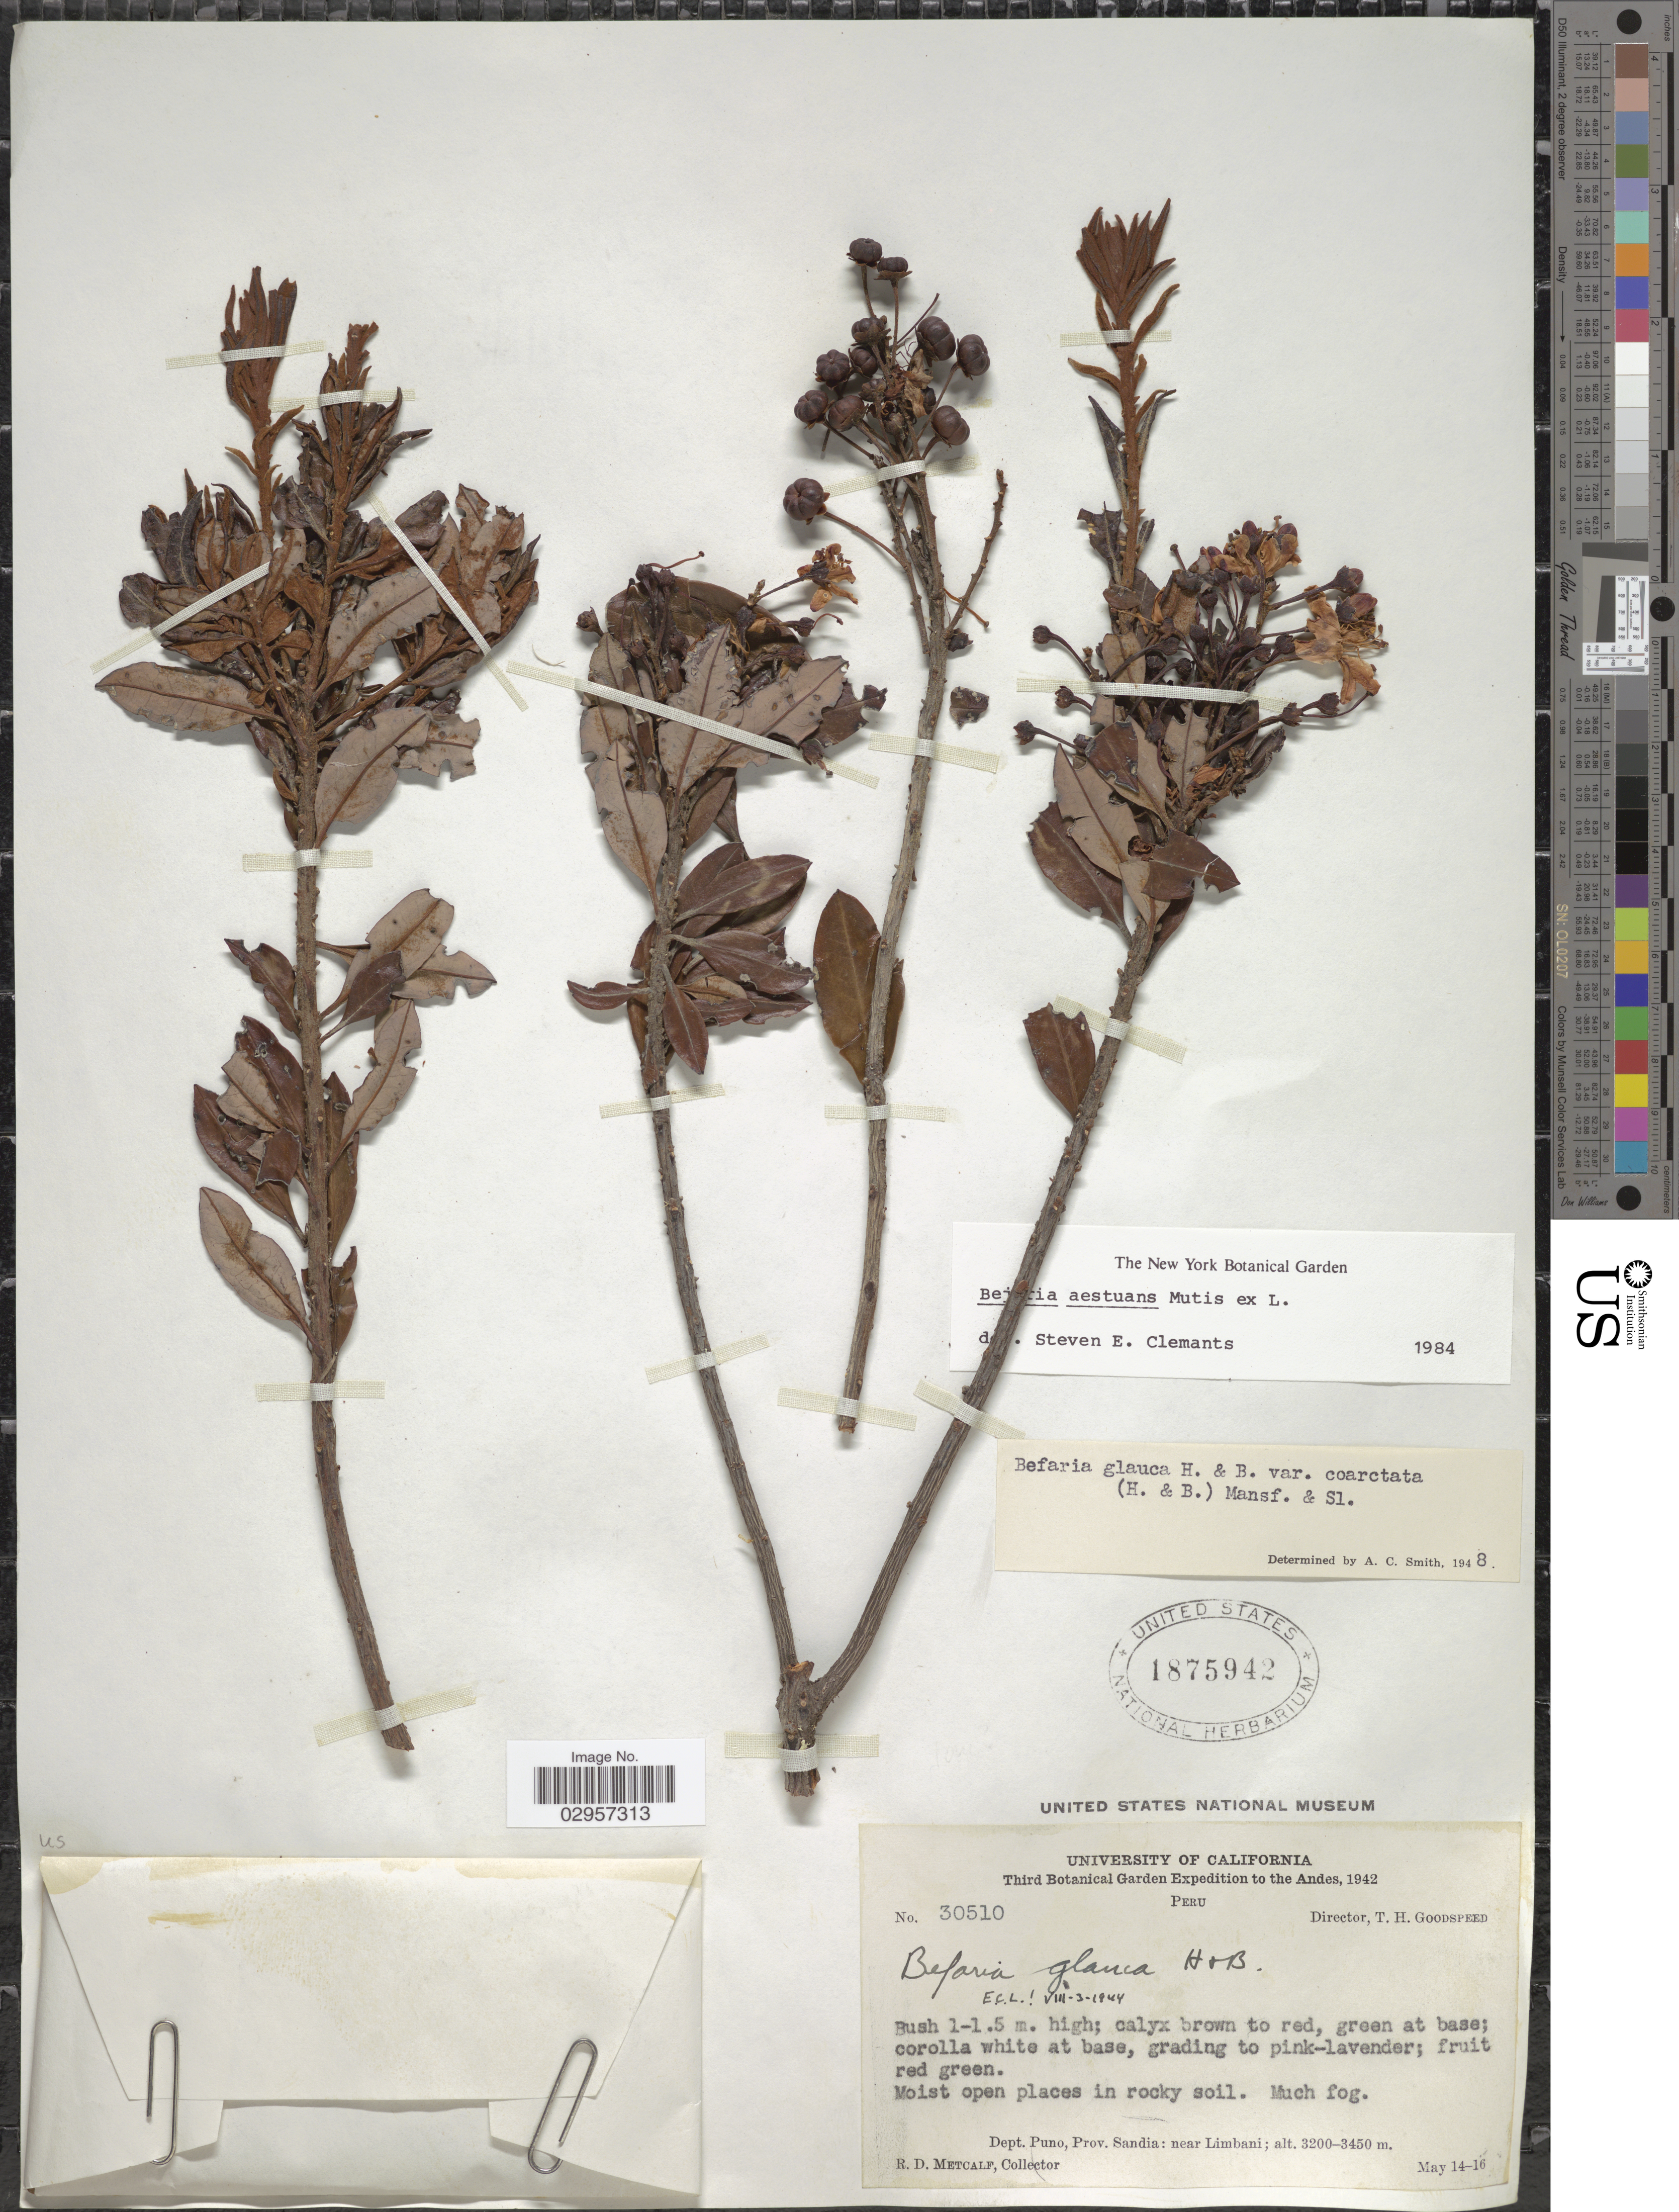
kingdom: Plantae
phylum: Tracheophyta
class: Magnoliopsida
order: Ericales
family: Ericaceae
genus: Befaria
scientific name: Befaria aestuans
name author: Mutis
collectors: R. D. Metcalf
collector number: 30510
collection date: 1942-05-14/1942-05-16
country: Peru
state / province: Puno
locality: The Andes, Dept. Puno, Prov.: Sandia, near Limbani.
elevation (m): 3200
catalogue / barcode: US 1875942